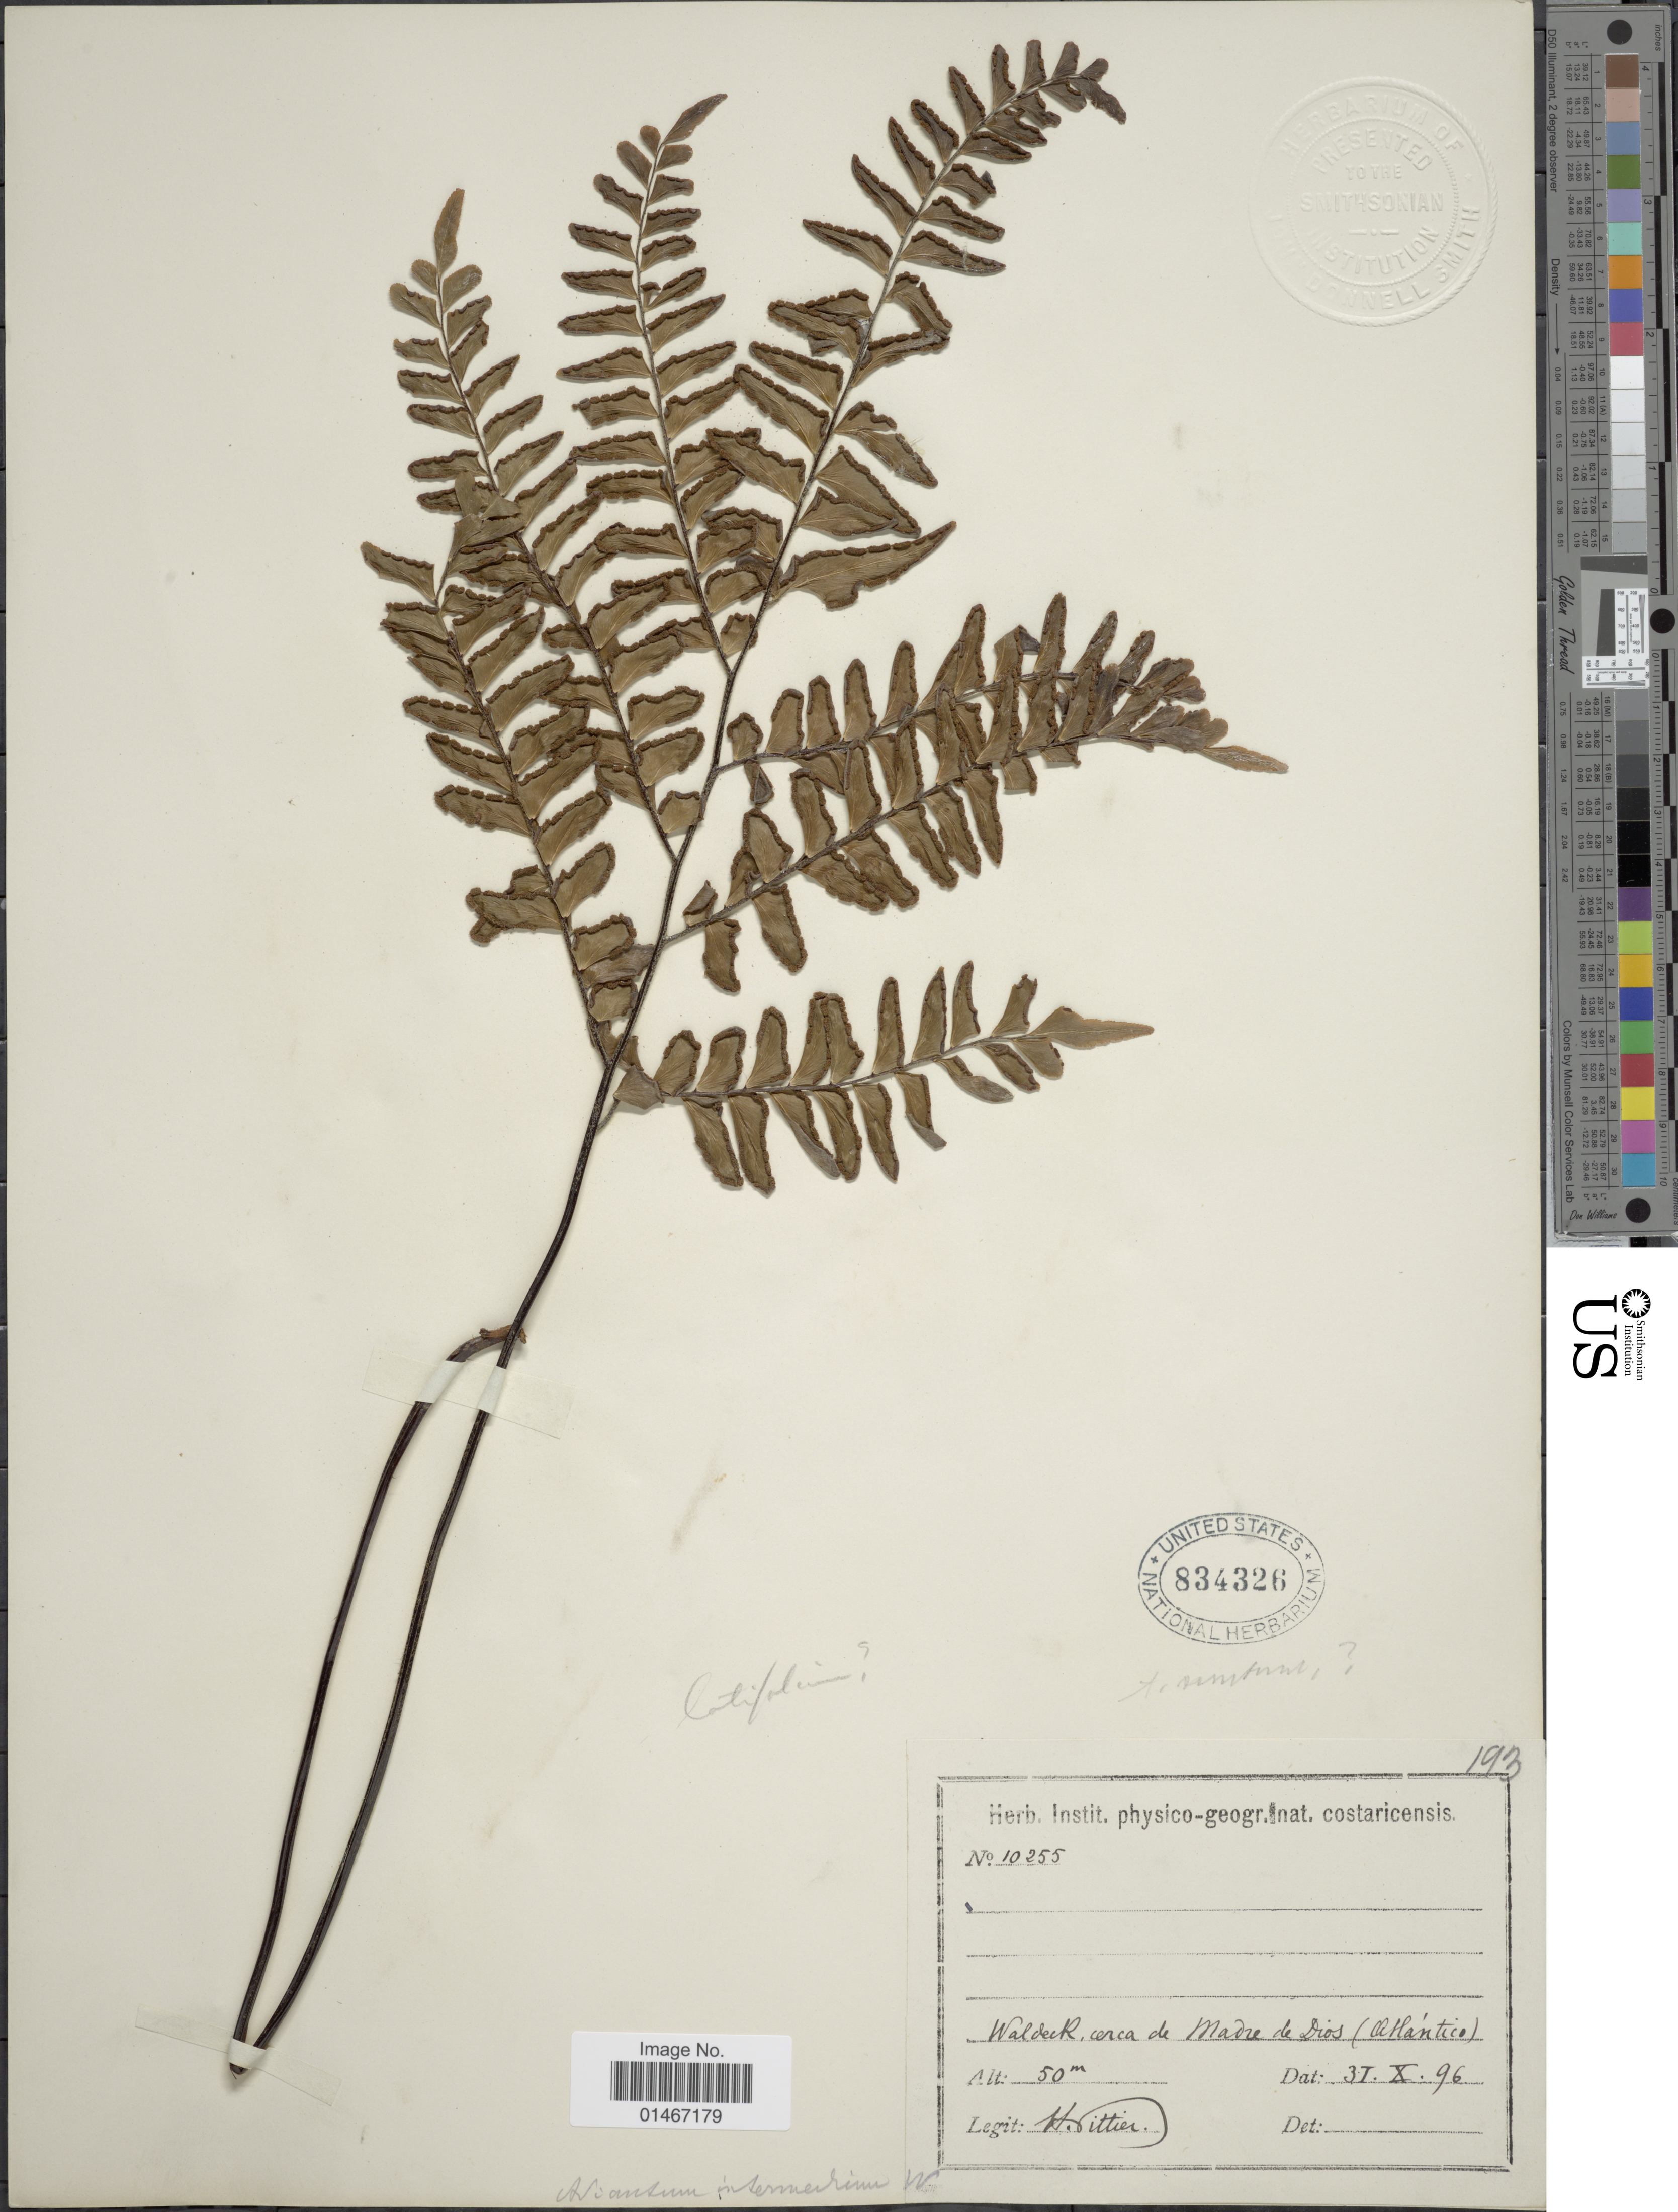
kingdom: Plantae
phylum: Tracheophyta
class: Polypodiopsida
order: Polypodiales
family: Pteridaceae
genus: Adiantum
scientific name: Adiantum latifolium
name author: Lam.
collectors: H. F. Pittier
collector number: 10255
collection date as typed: Transcribed d/m/y: 31/10/96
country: Peru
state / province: Madre de Dios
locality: Waldeck, cerca de Madre de Dios (Atlantico).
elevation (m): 50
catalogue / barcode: US 834326